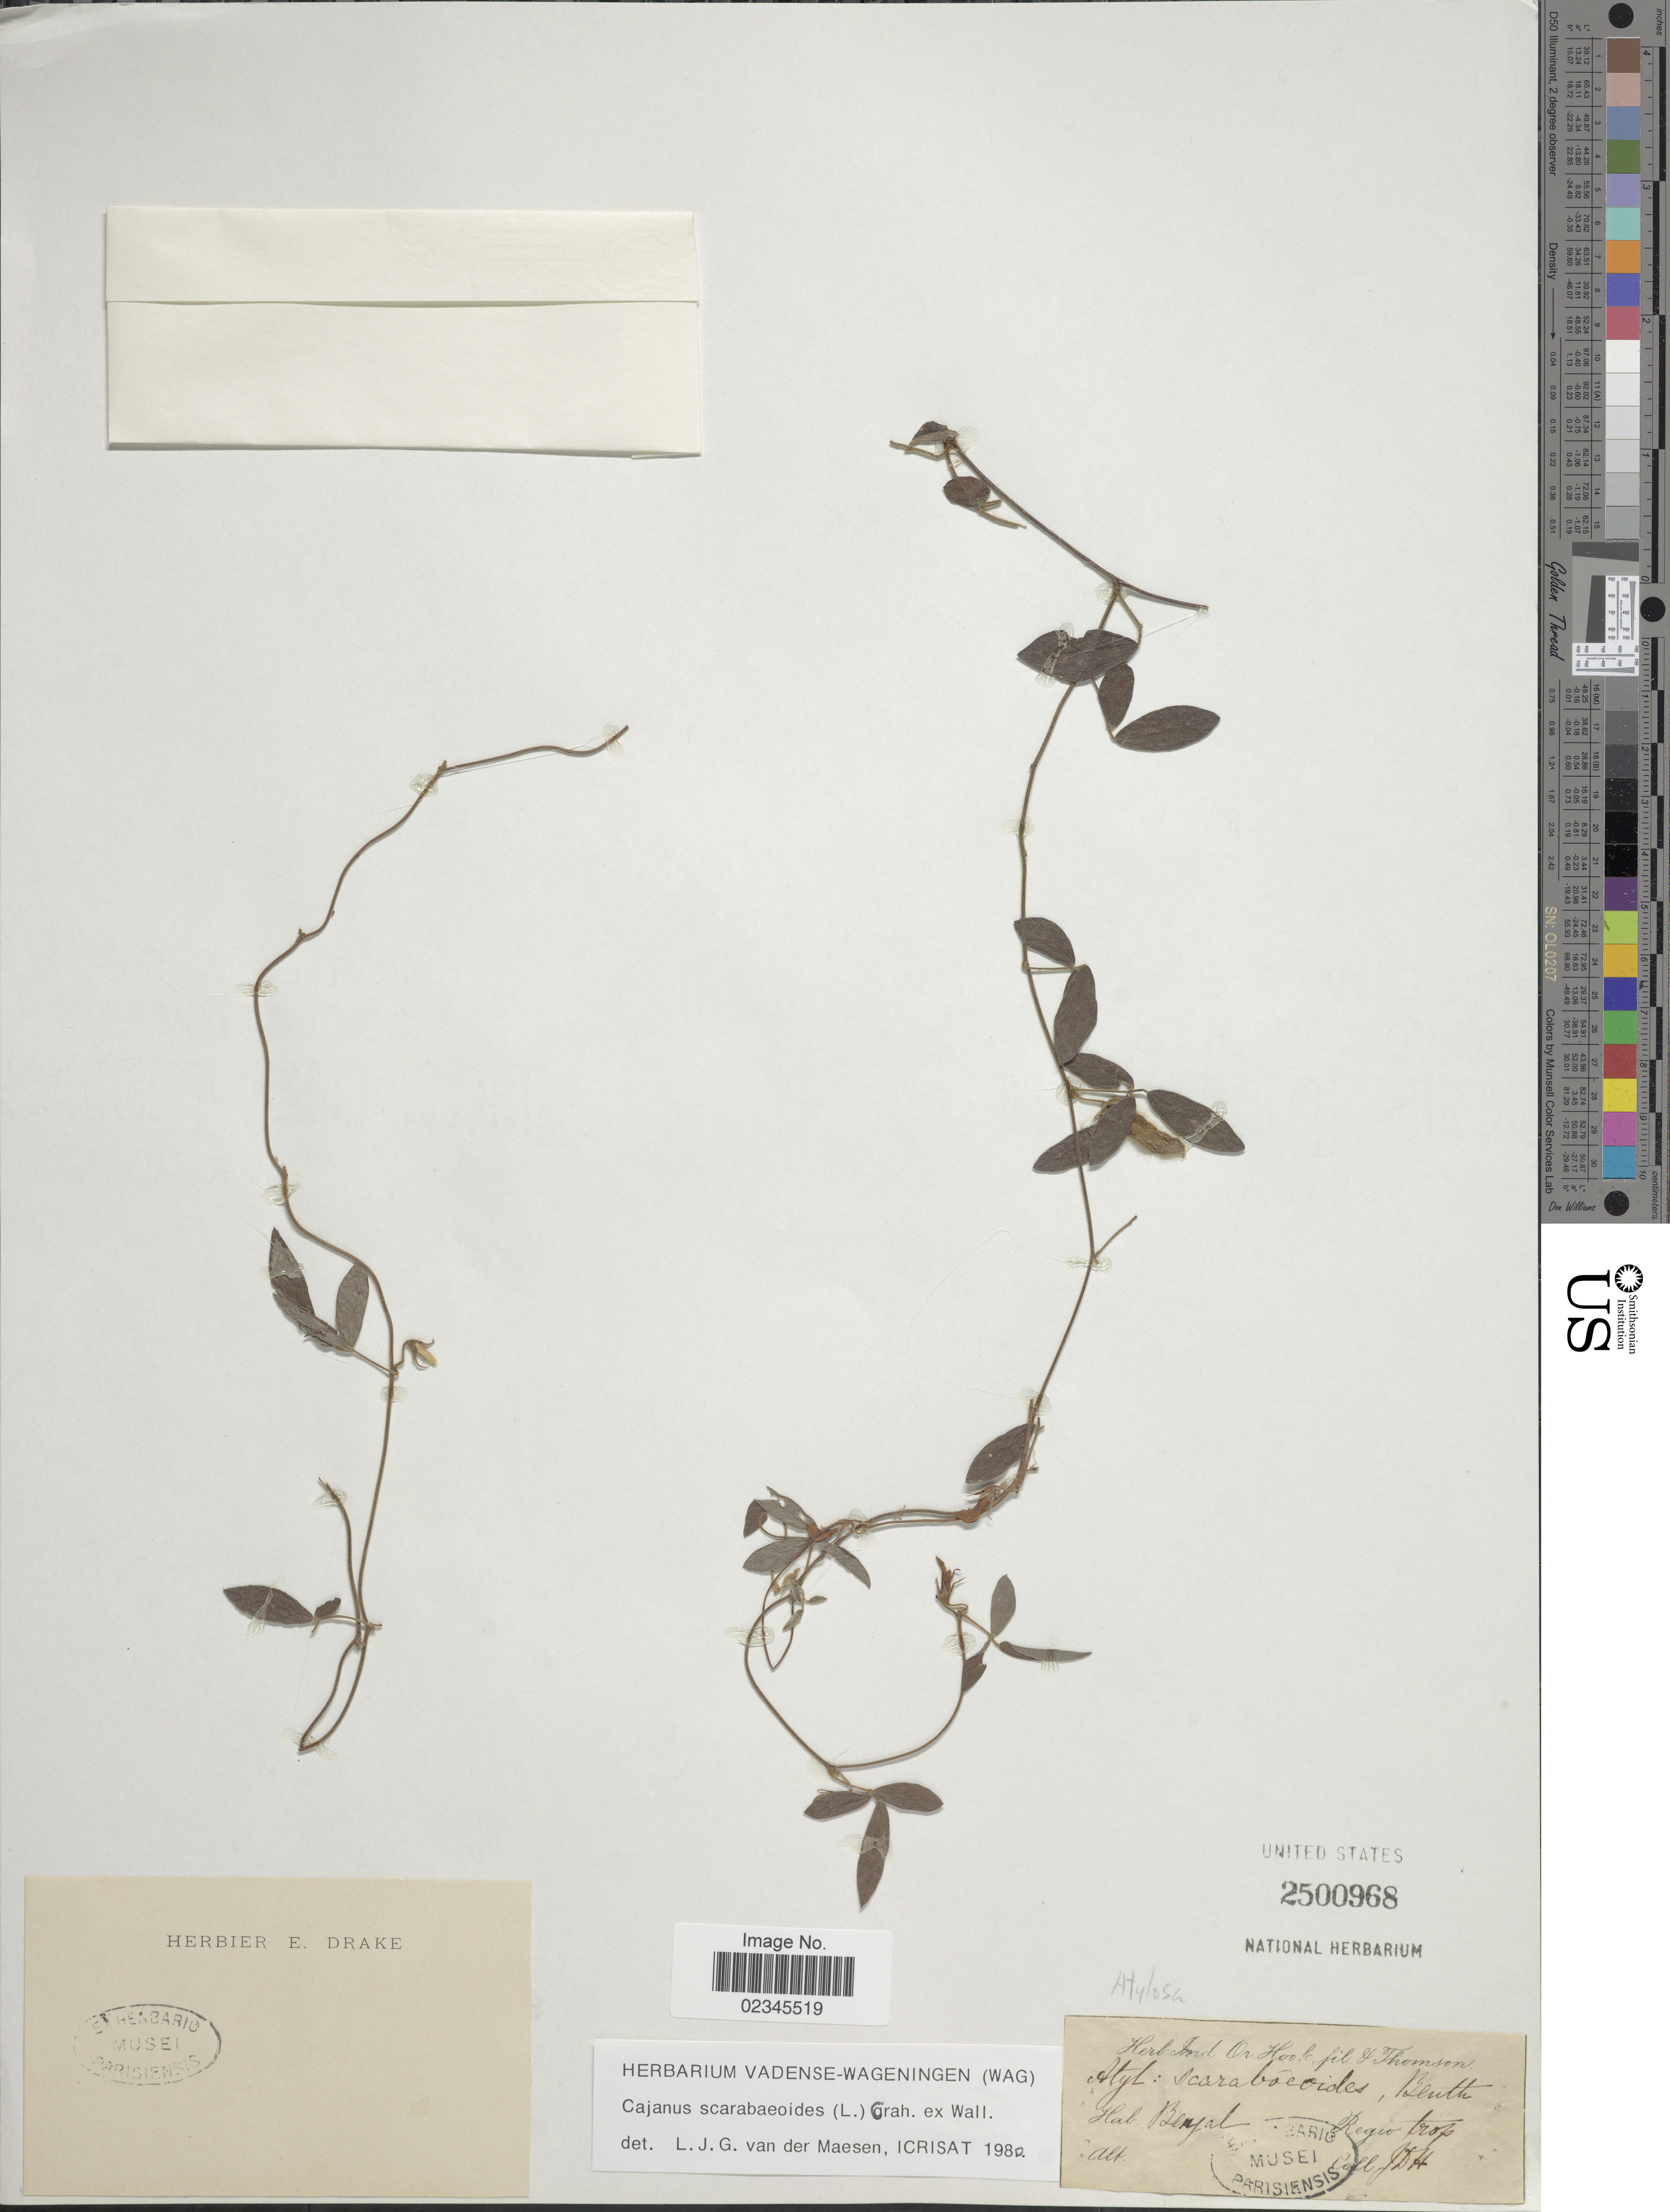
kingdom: Plantae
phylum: Tracheophyta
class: Magnoliopsida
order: Fabales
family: Fabaceae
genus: Cajanus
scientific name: Cajanus scarabaeoides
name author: (L.) Thou. ex Graham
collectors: J. D. Hooker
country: India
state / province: Meghalaya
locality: Bengal. Regio trop.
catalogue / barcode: US 2500968